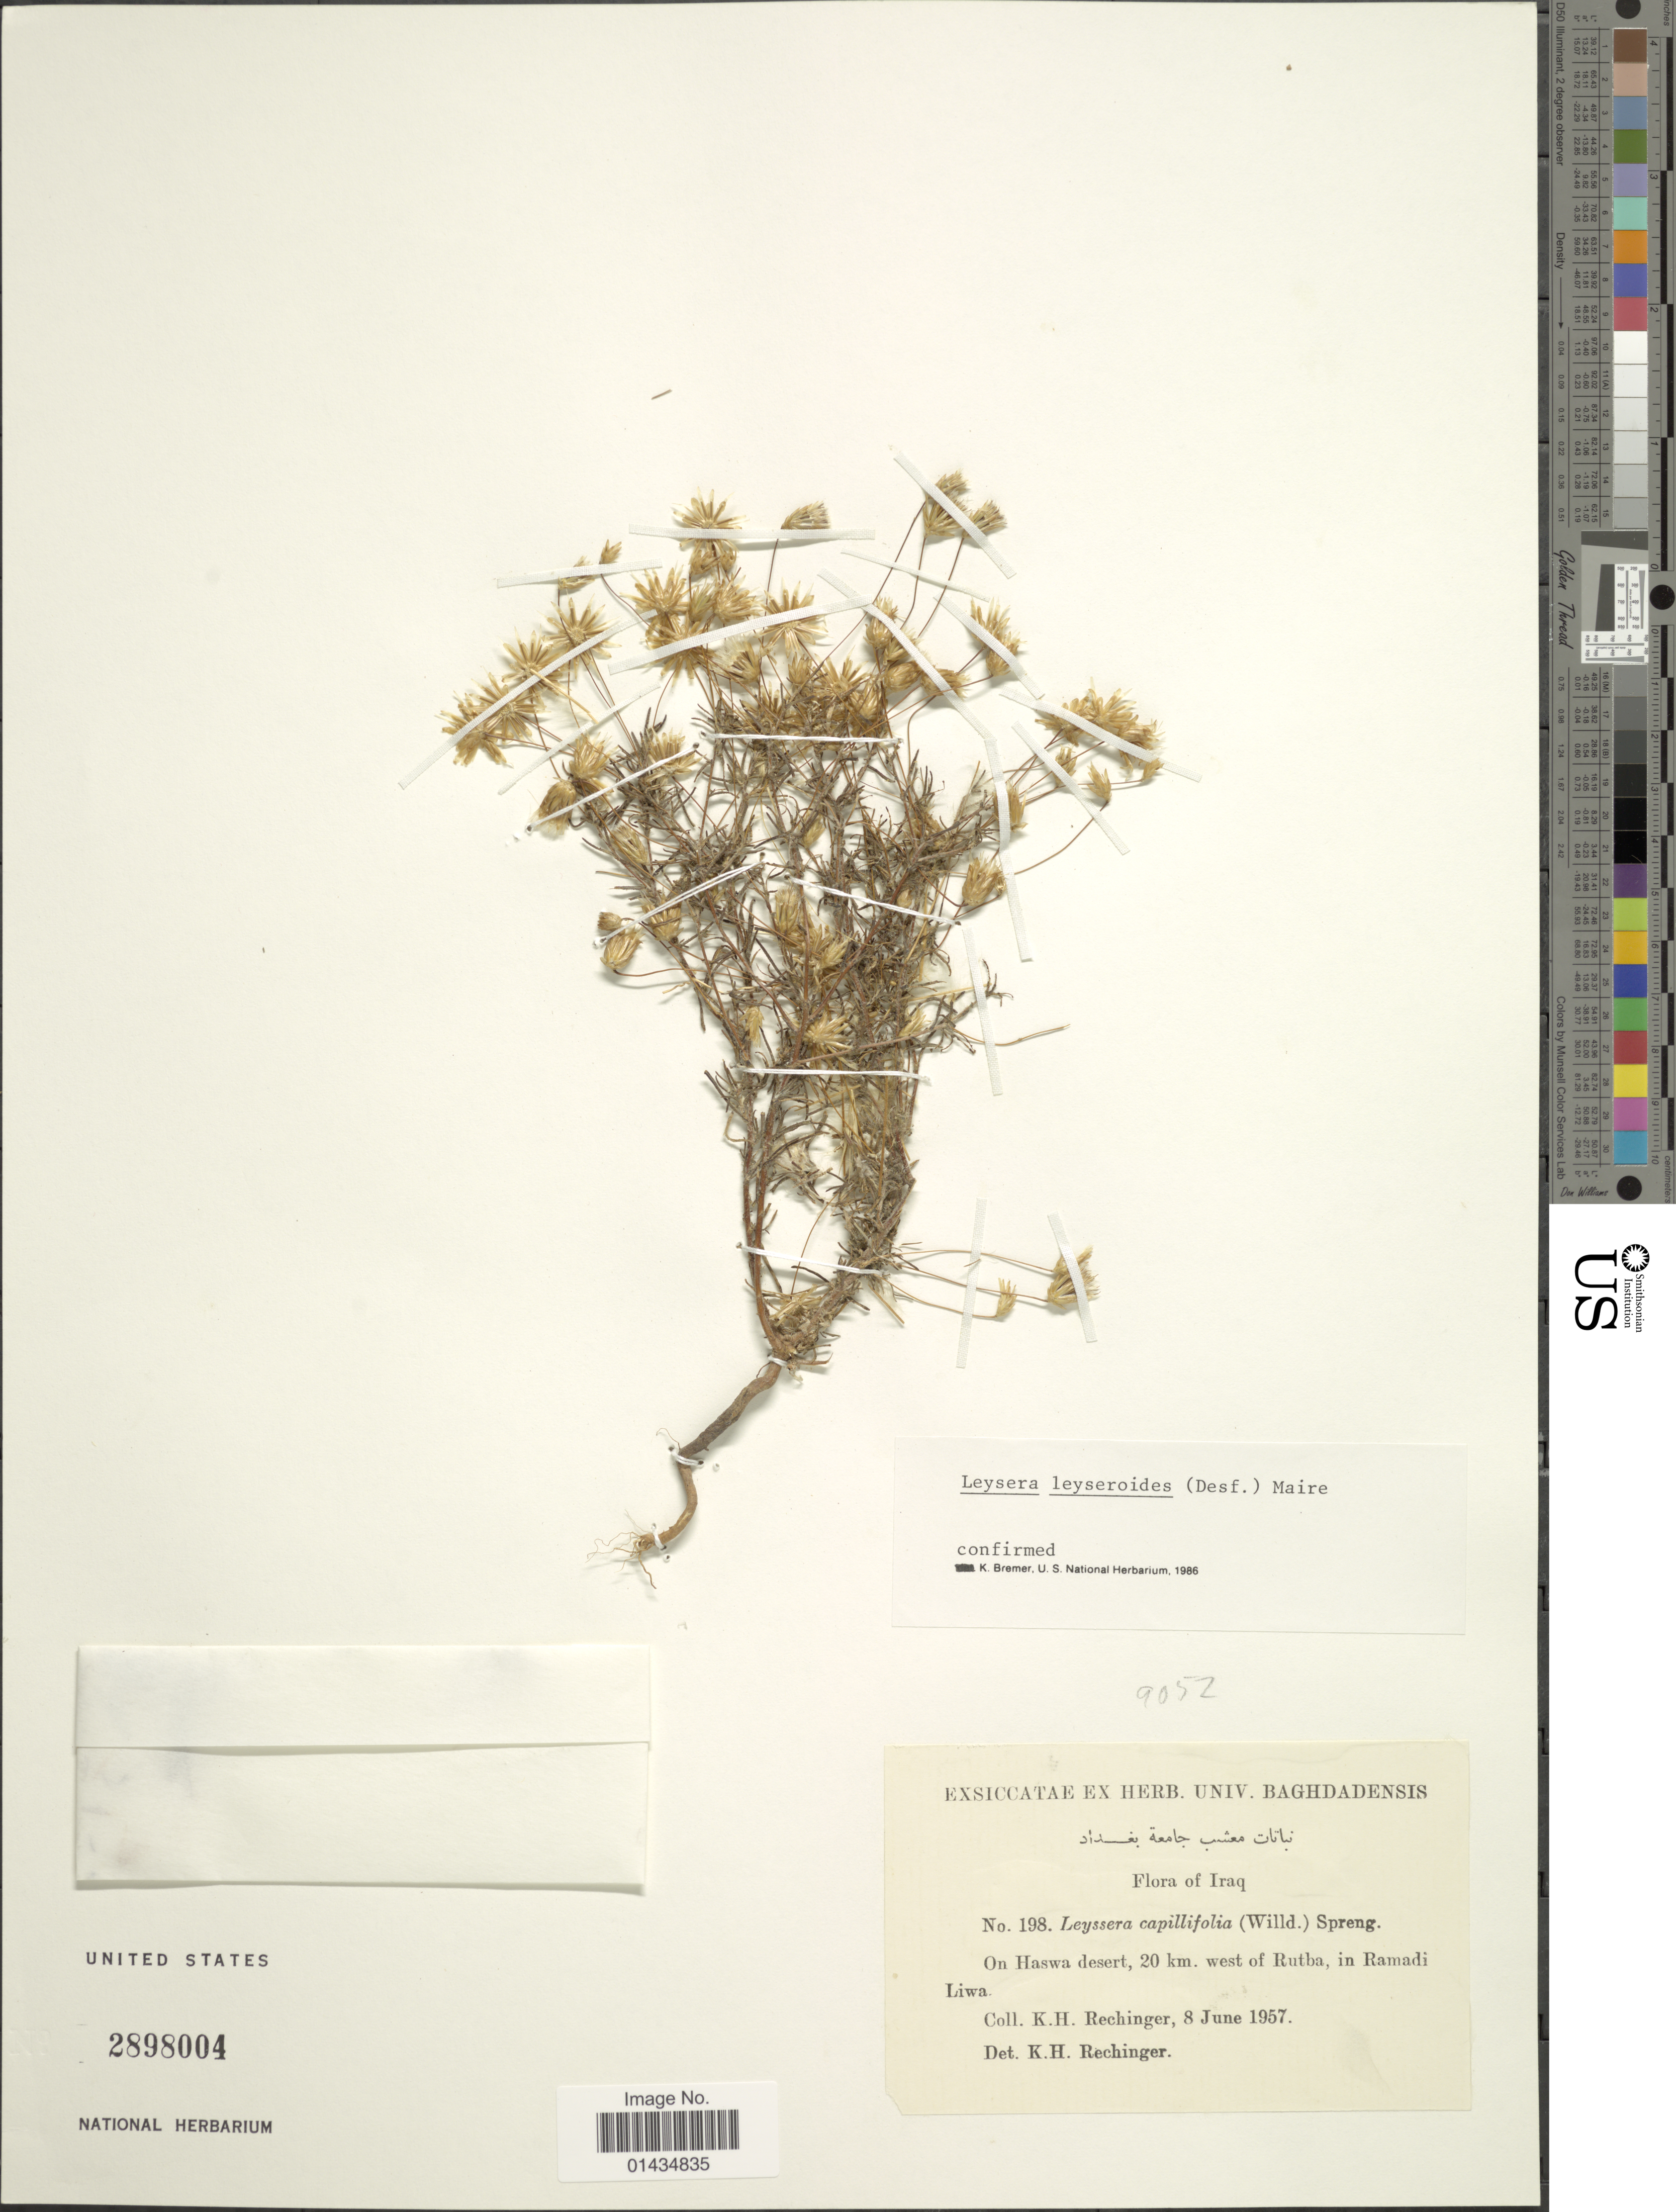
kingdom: Plantae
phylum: Tracheophyta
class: Magnoliopsida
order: Asterales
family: Asteraceae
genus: Leysera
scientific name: Leysera leyseroides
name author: (Desf.) Maire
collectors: K. H. Rechinger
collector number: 198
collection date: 1957-06-08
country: Iraq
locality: On Haswa desert, 20 km. west of Rutba, in Ramadi Liwa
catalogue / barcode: US 2898004